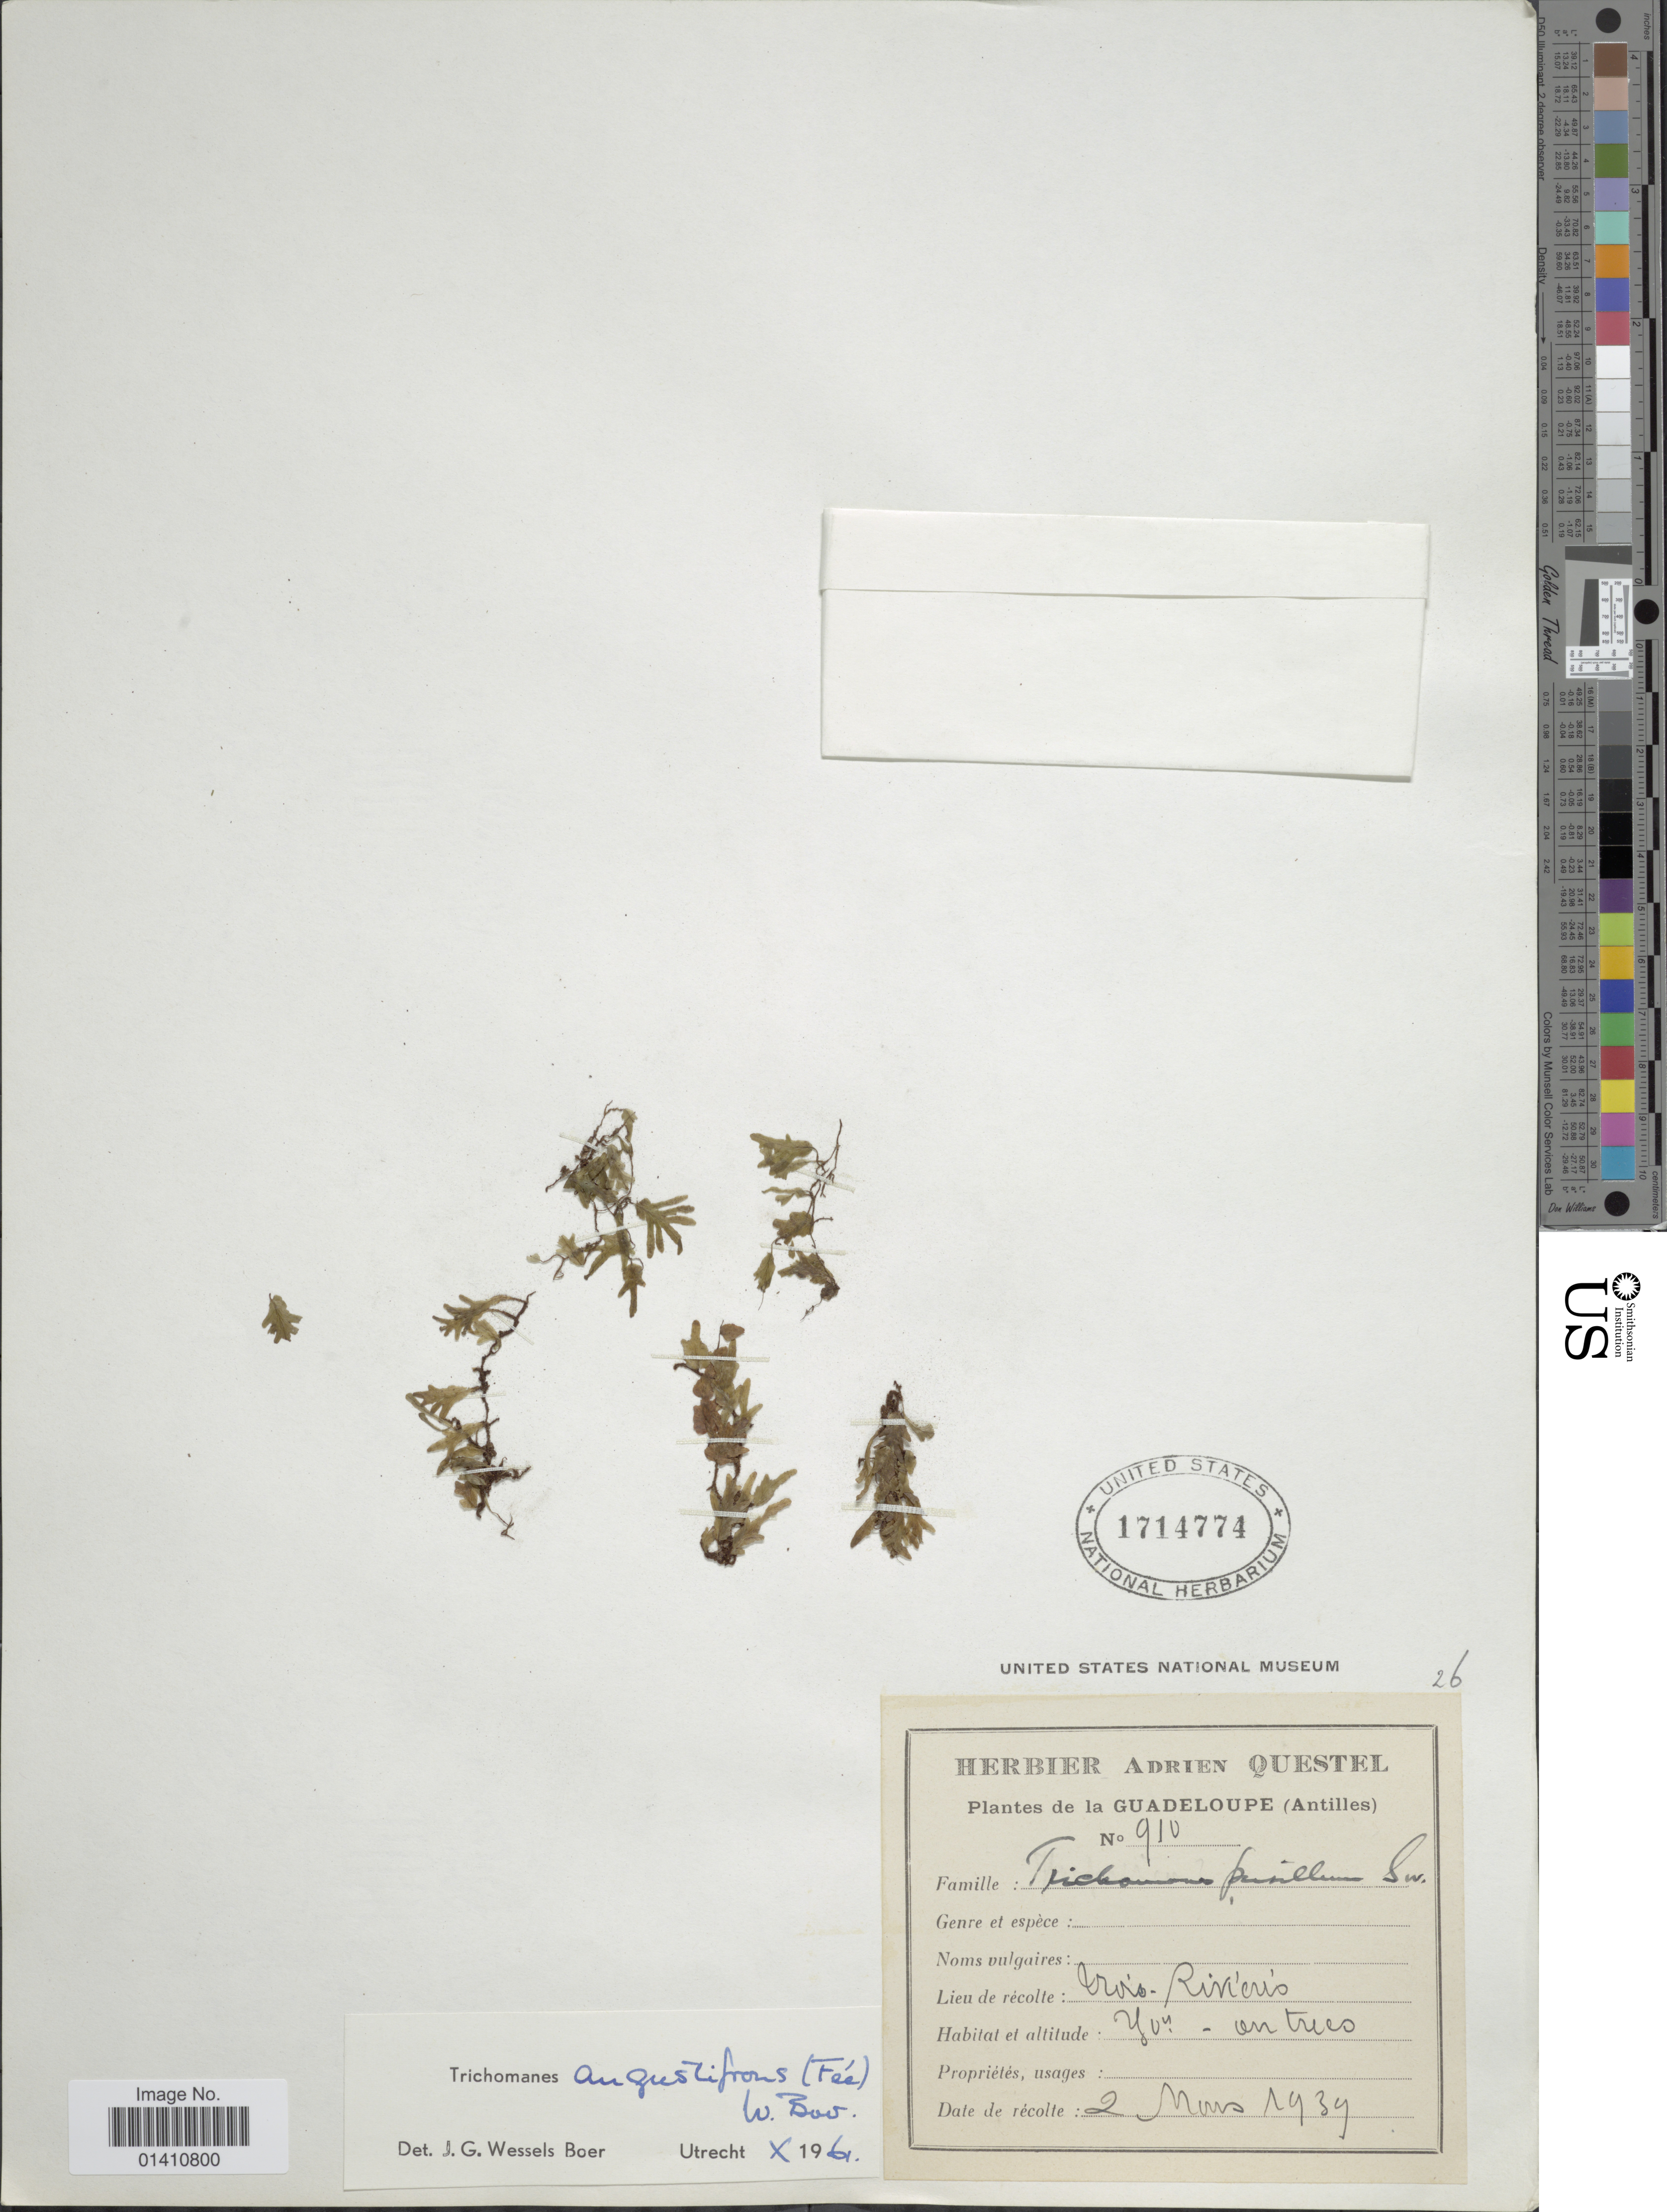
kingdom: Plantae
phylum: Tracheophyta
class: Polypodiopsida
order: Hymenophyllales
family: Hymenophyllaceae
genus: Didymoglossum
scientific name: Didymoglossum angustifrons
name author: Fée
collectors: A. Questel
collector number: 910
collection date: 1939-03-02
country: Guadeloupe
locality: Antilles, Trois-Rivières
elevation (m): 90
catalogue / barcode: US 1714774